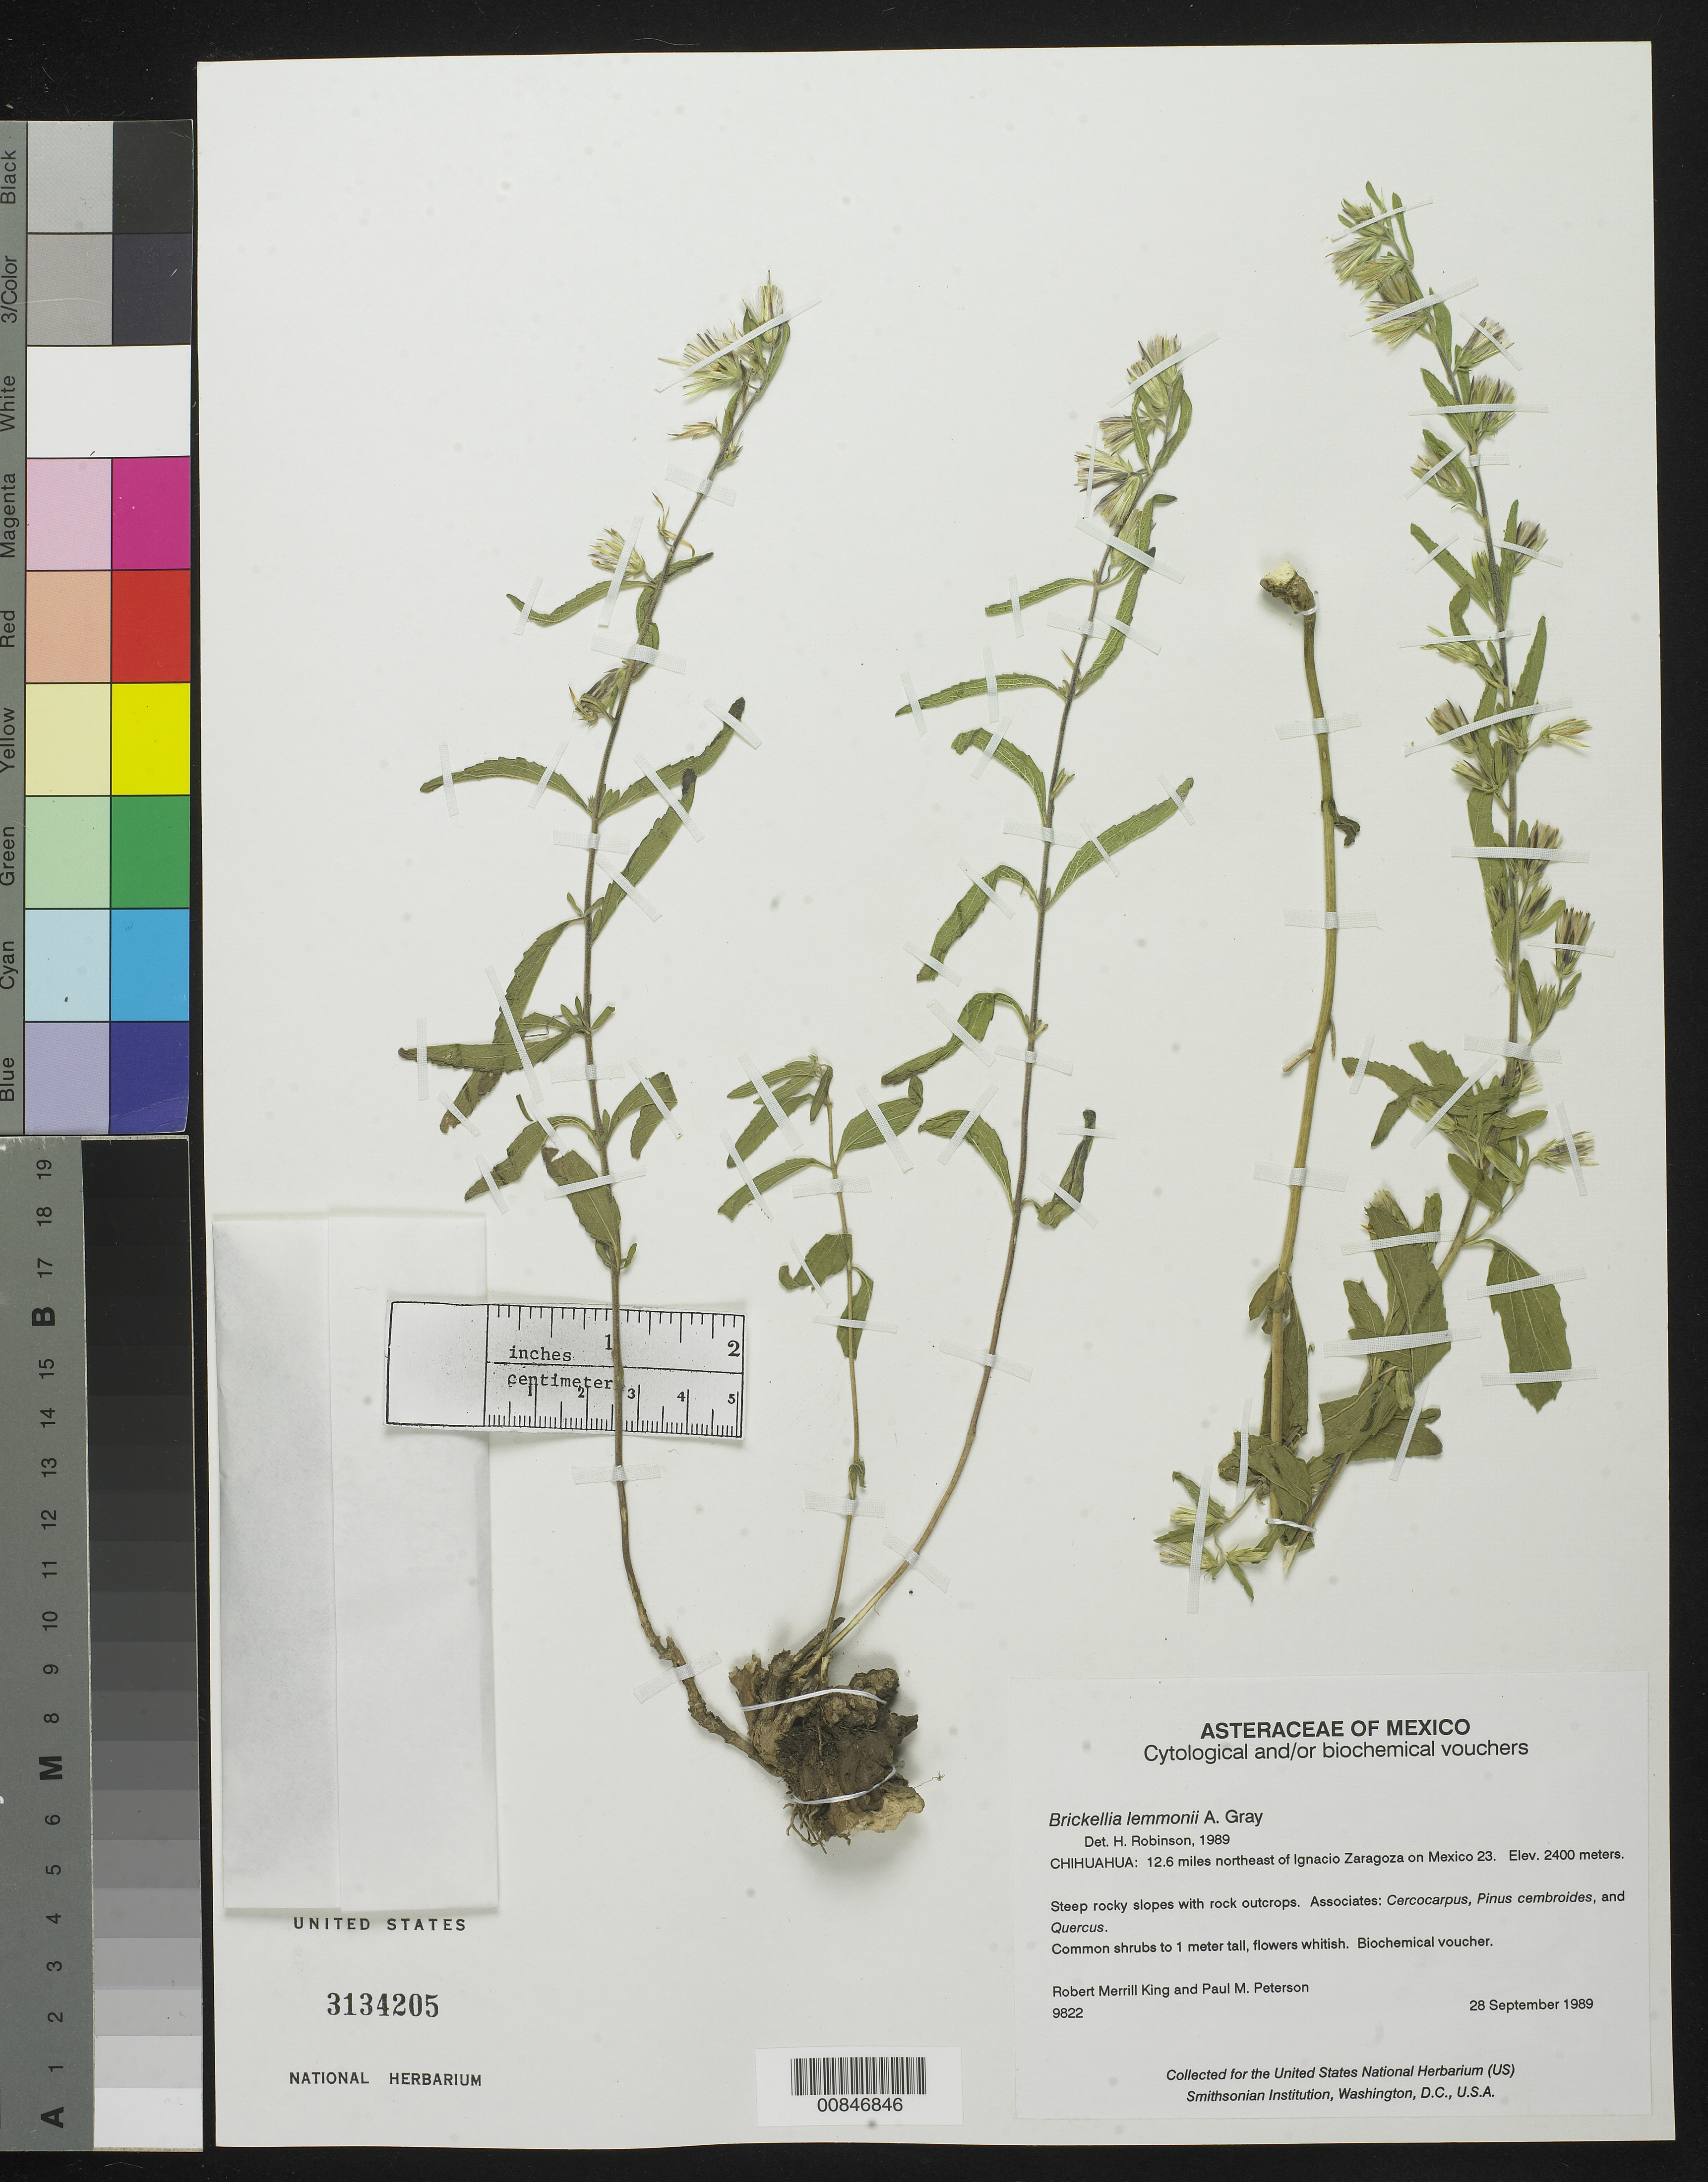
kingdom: Plantae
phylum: Tracheophyta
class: Magnoliopsida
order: Asterales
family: Asteraceae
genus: Brickellia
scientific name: Brickellia lemmonii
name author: A. Gray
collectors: R. M. King & P. M. Peterson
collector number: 9822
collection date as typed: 28 Sep 1989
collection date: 1989-09-28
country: Mexico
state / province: Chihuahua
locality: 12.6 miles northeast of Ignacio Zaragoza on Mexico 23.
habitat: Steep rocky slopes with rock outcrops. Associates: Cercocarpus, Pinus cembroides, and Quercus.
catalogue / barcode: US 3134205